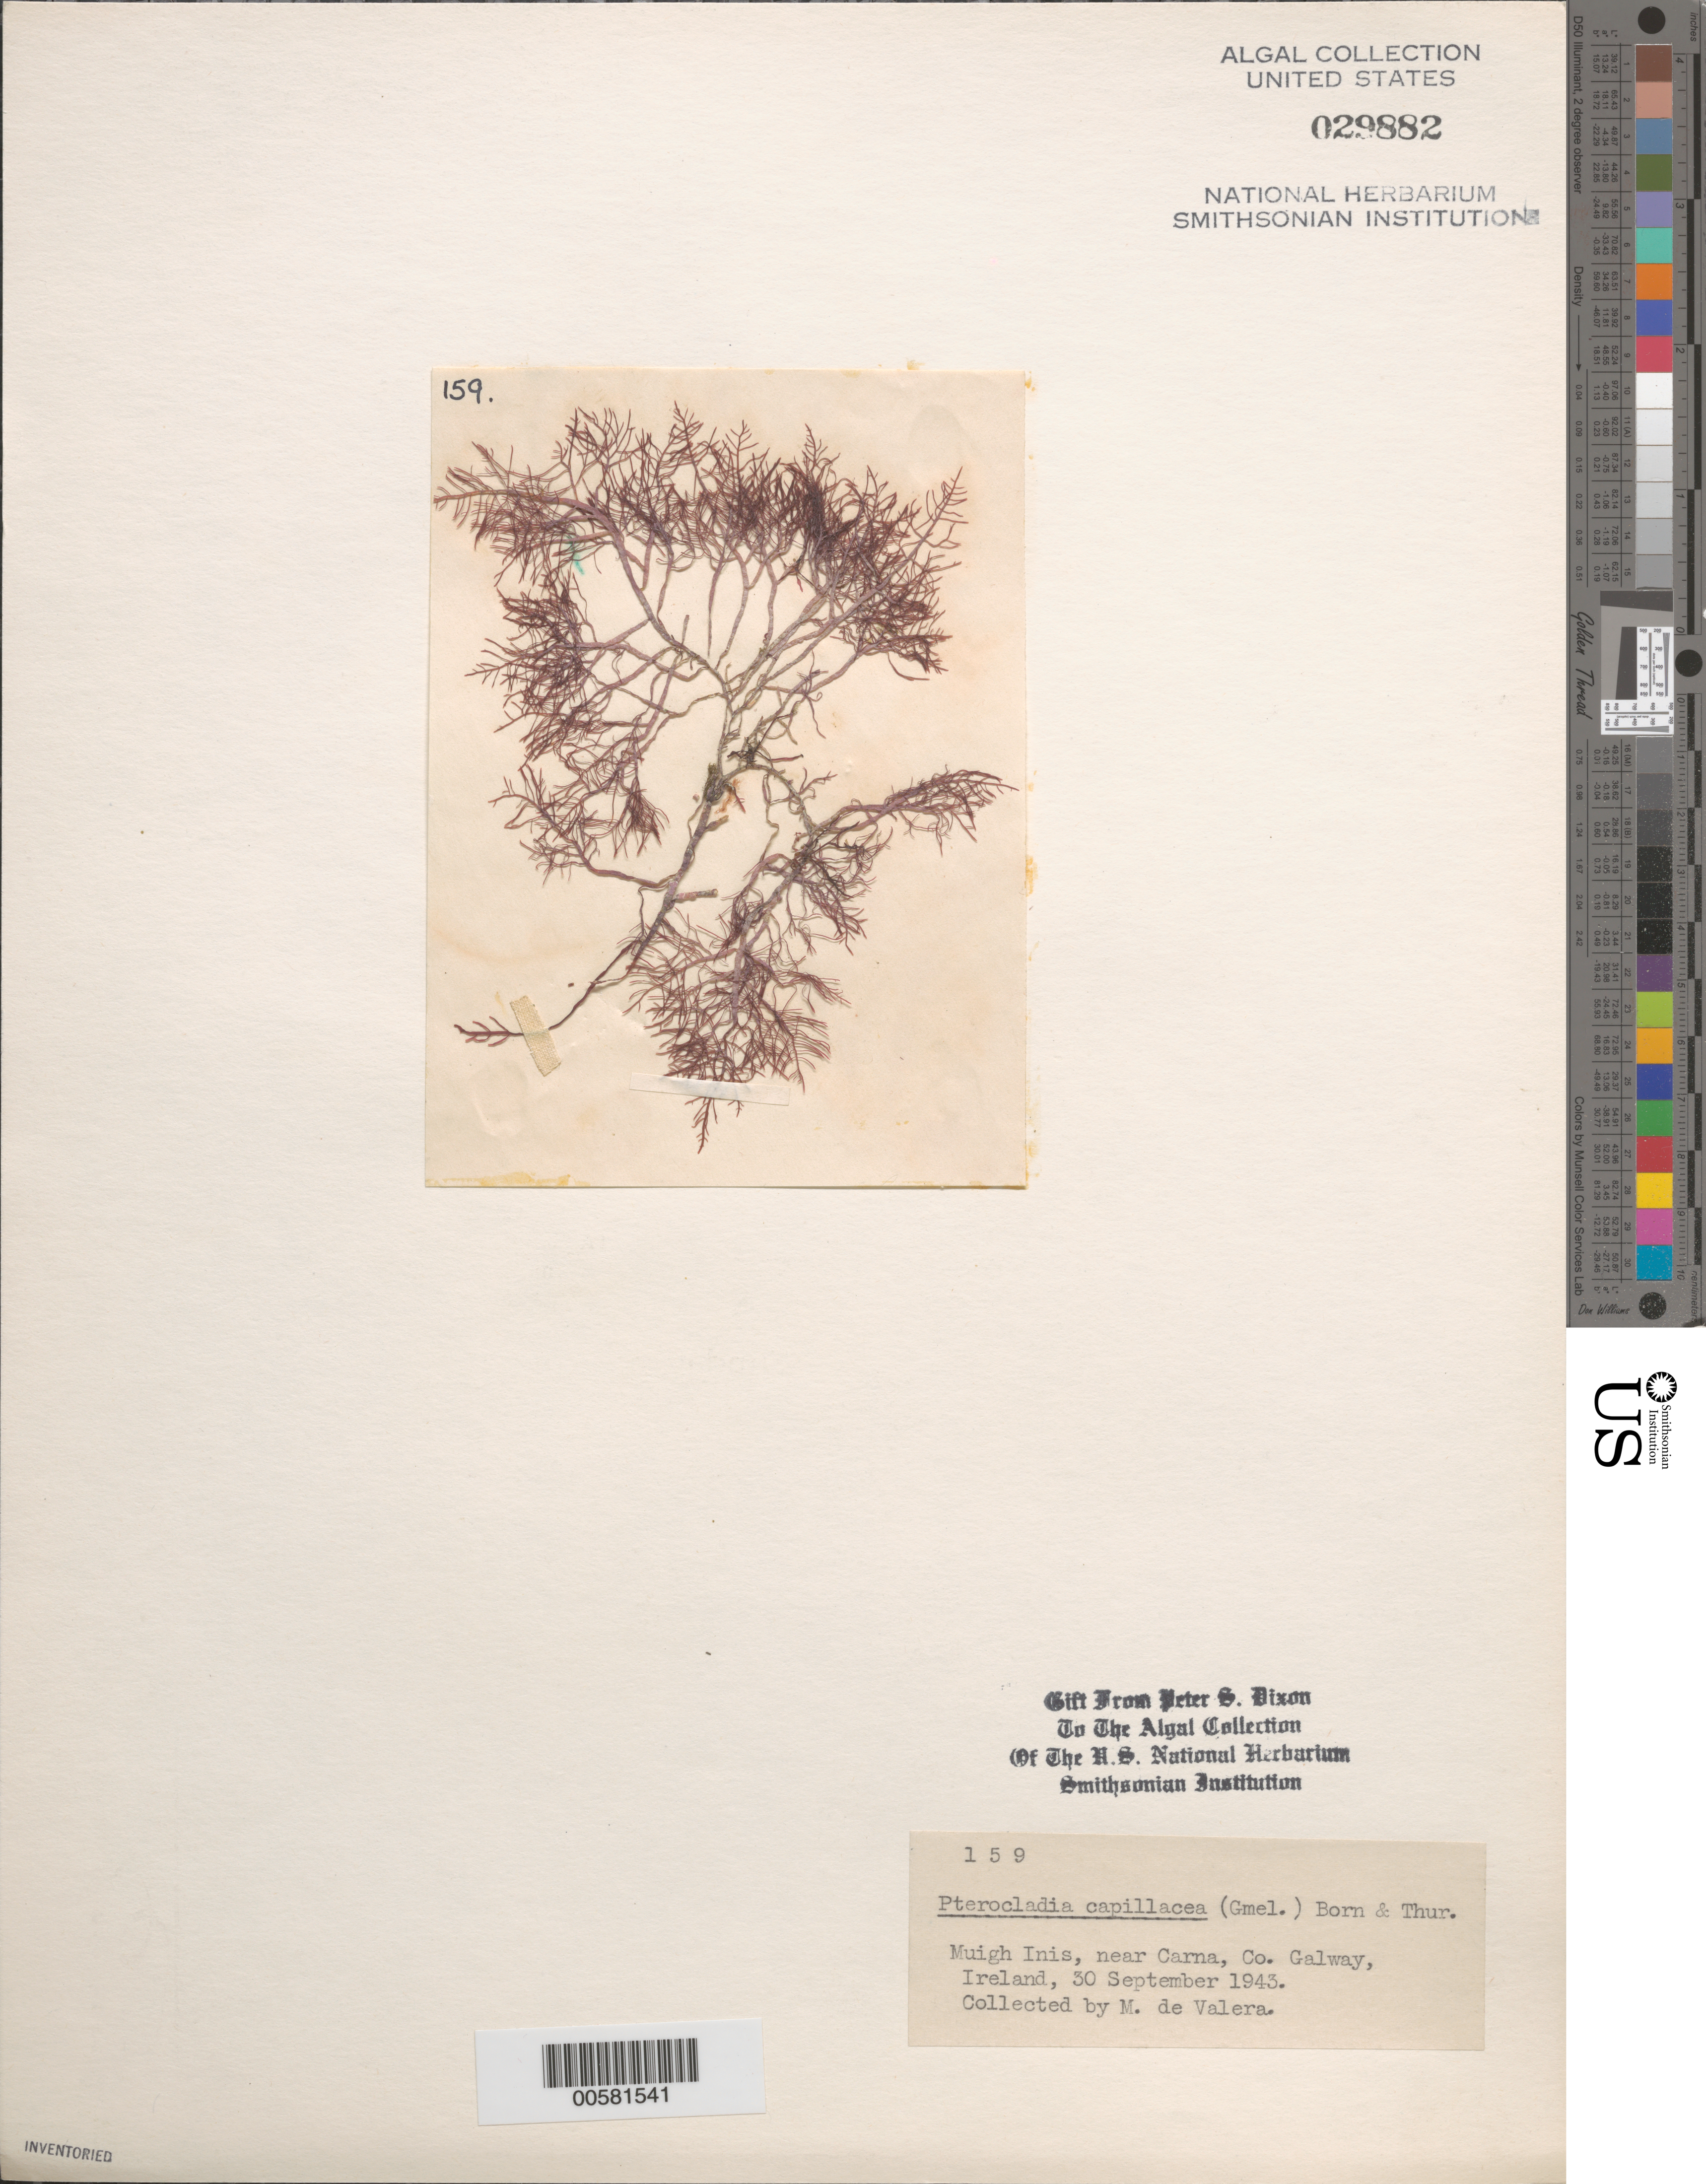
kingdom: Plantae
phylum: Rhodophyta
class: Florideophyceae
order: Gelidiales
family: Pterocladiaceae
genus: Pterocladiella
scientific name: Pterocladiella capillacea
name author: (S.G. Gmel.) Santelices & Hommers.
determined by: Algae name updating Project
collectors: M. De Valera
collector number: PSD 159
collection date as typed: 30 Sep 1943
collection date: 1943-09-30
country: Ireland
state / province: Connaught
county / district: Galway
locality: Muigh Inis, near Carna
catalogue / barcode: US 29882